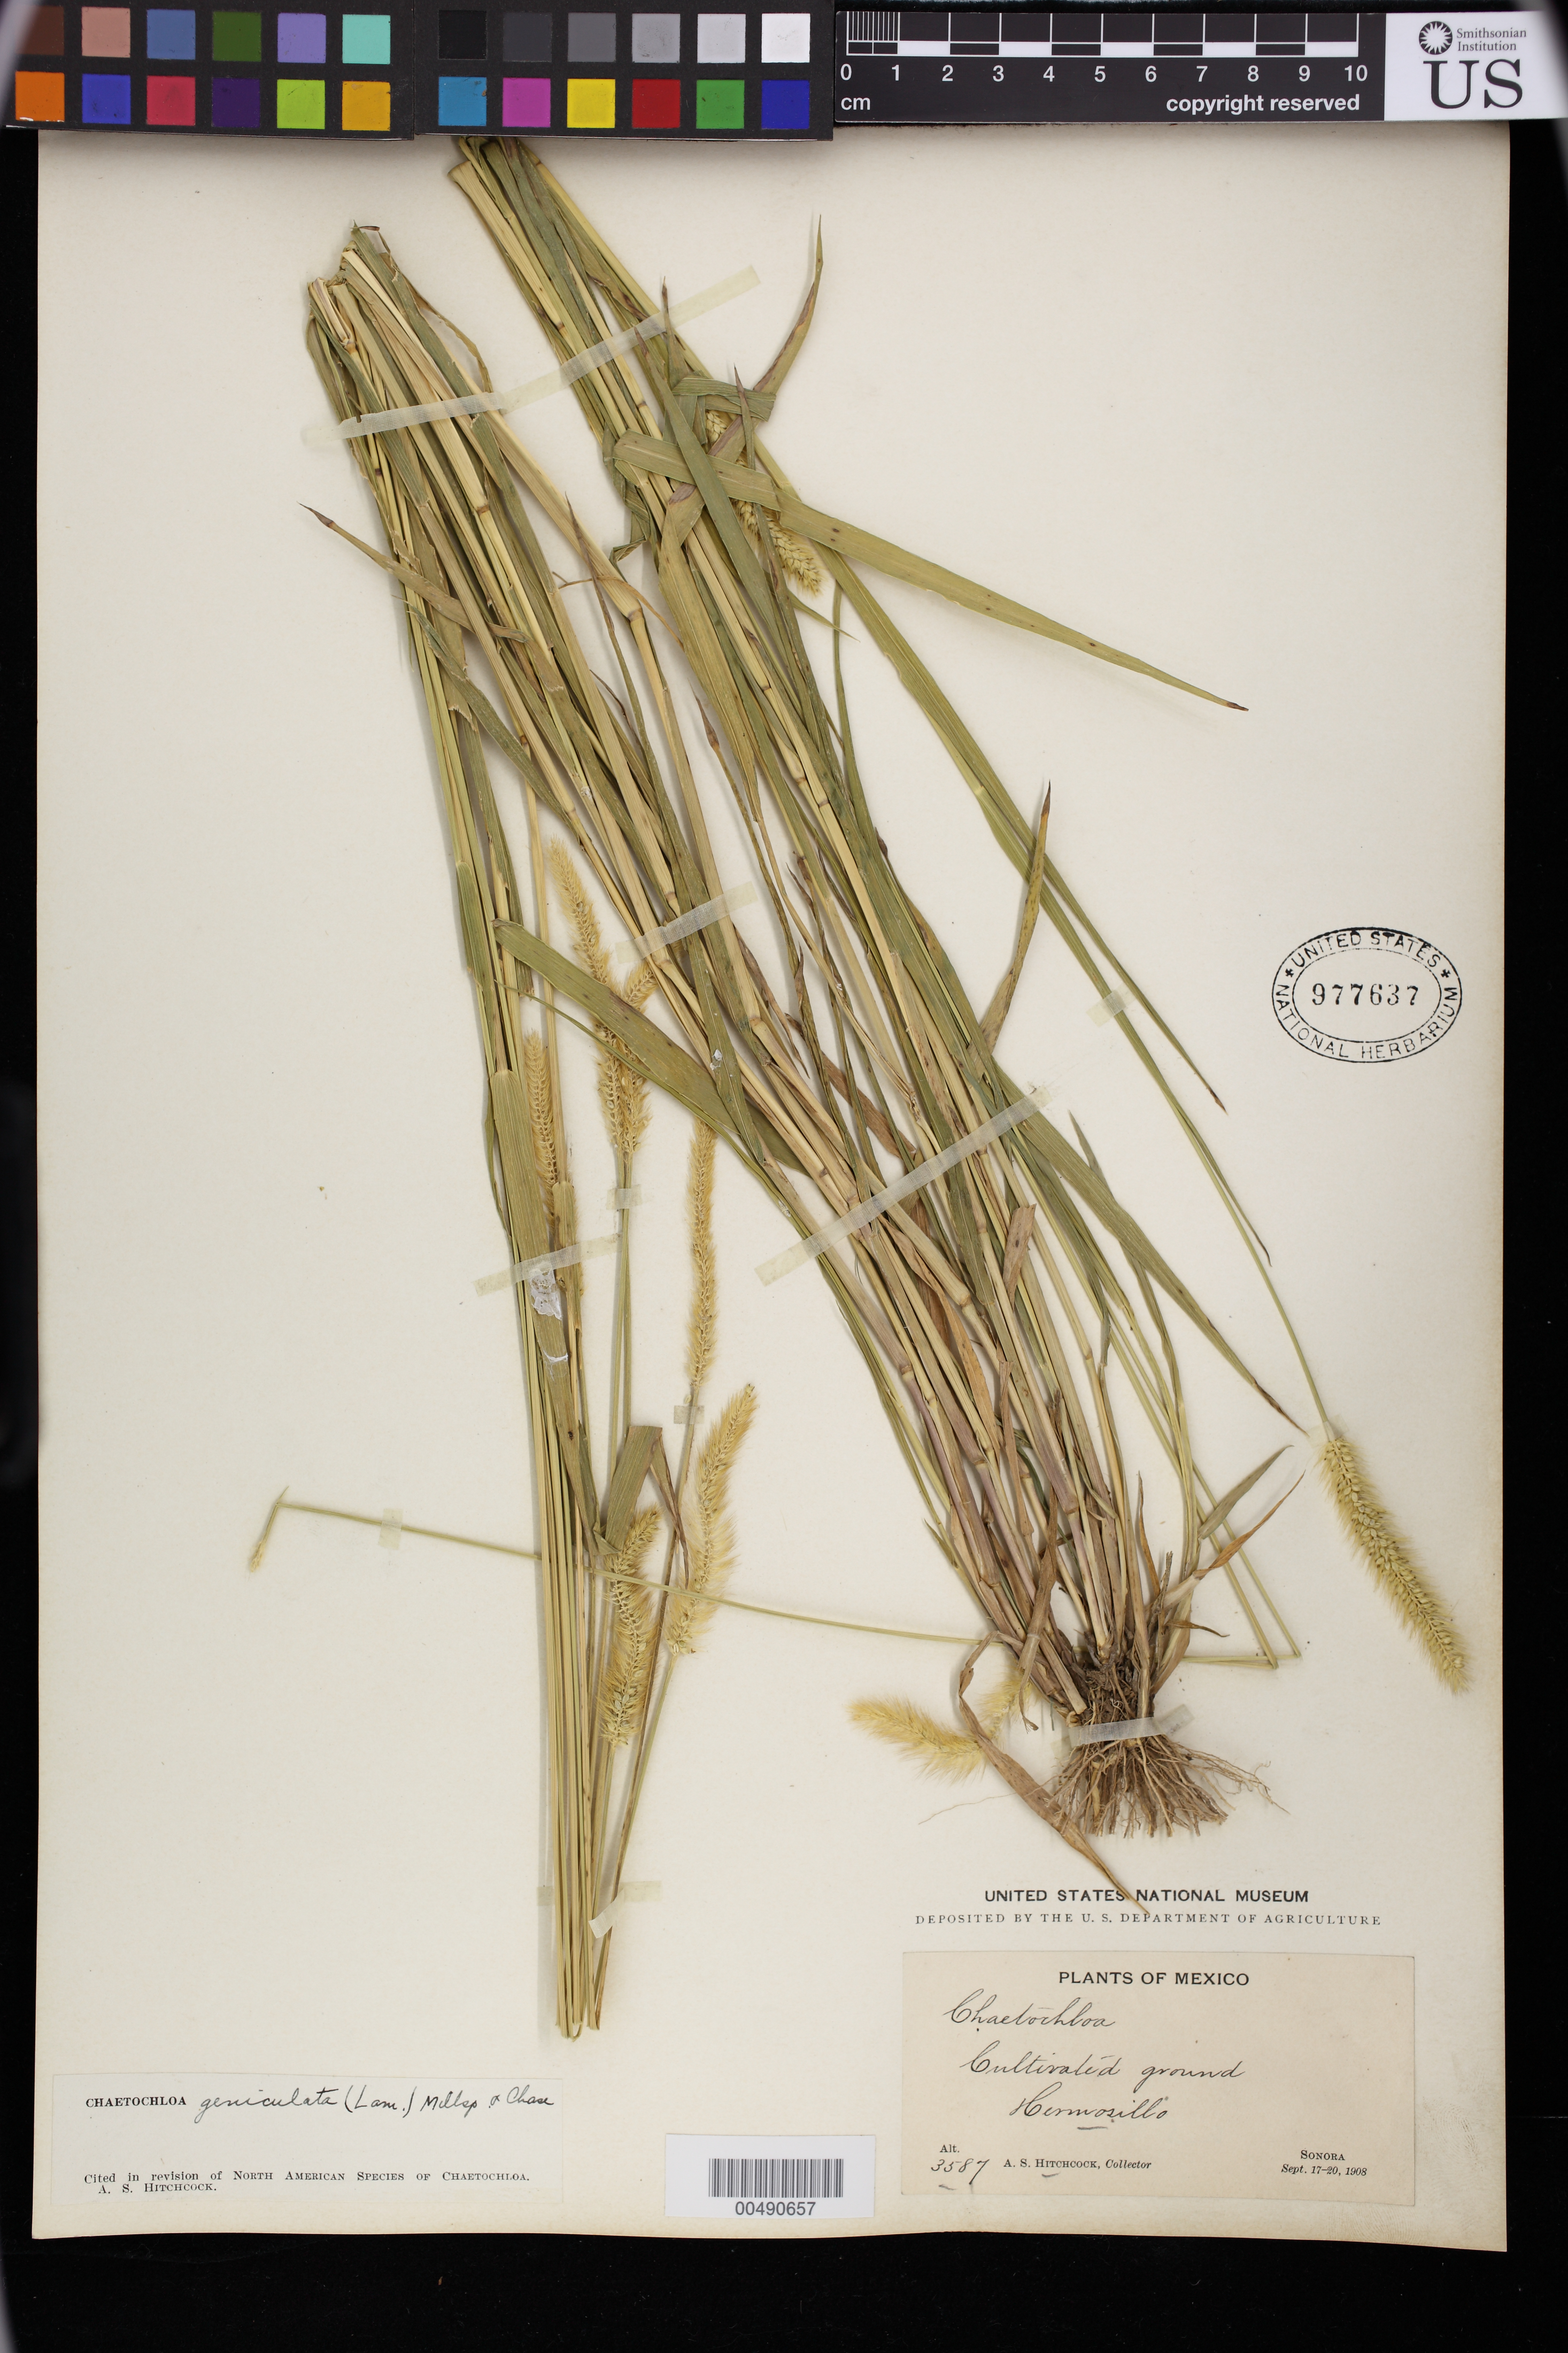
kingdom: Plantae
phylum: Tracheophyta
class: Liliopsida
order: Poales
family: Poaceae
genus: Setaria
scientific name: Setaria geniculata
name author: (Lam.) P. Beauv.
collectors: A. S. Hitchcock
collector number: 3587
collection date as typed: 17 Sep 1908 to 20 Sep 1908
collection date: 1908-09-17/1908-09-20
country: Mexico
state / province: Sonora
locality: Hermosillo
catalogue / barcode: US 977637